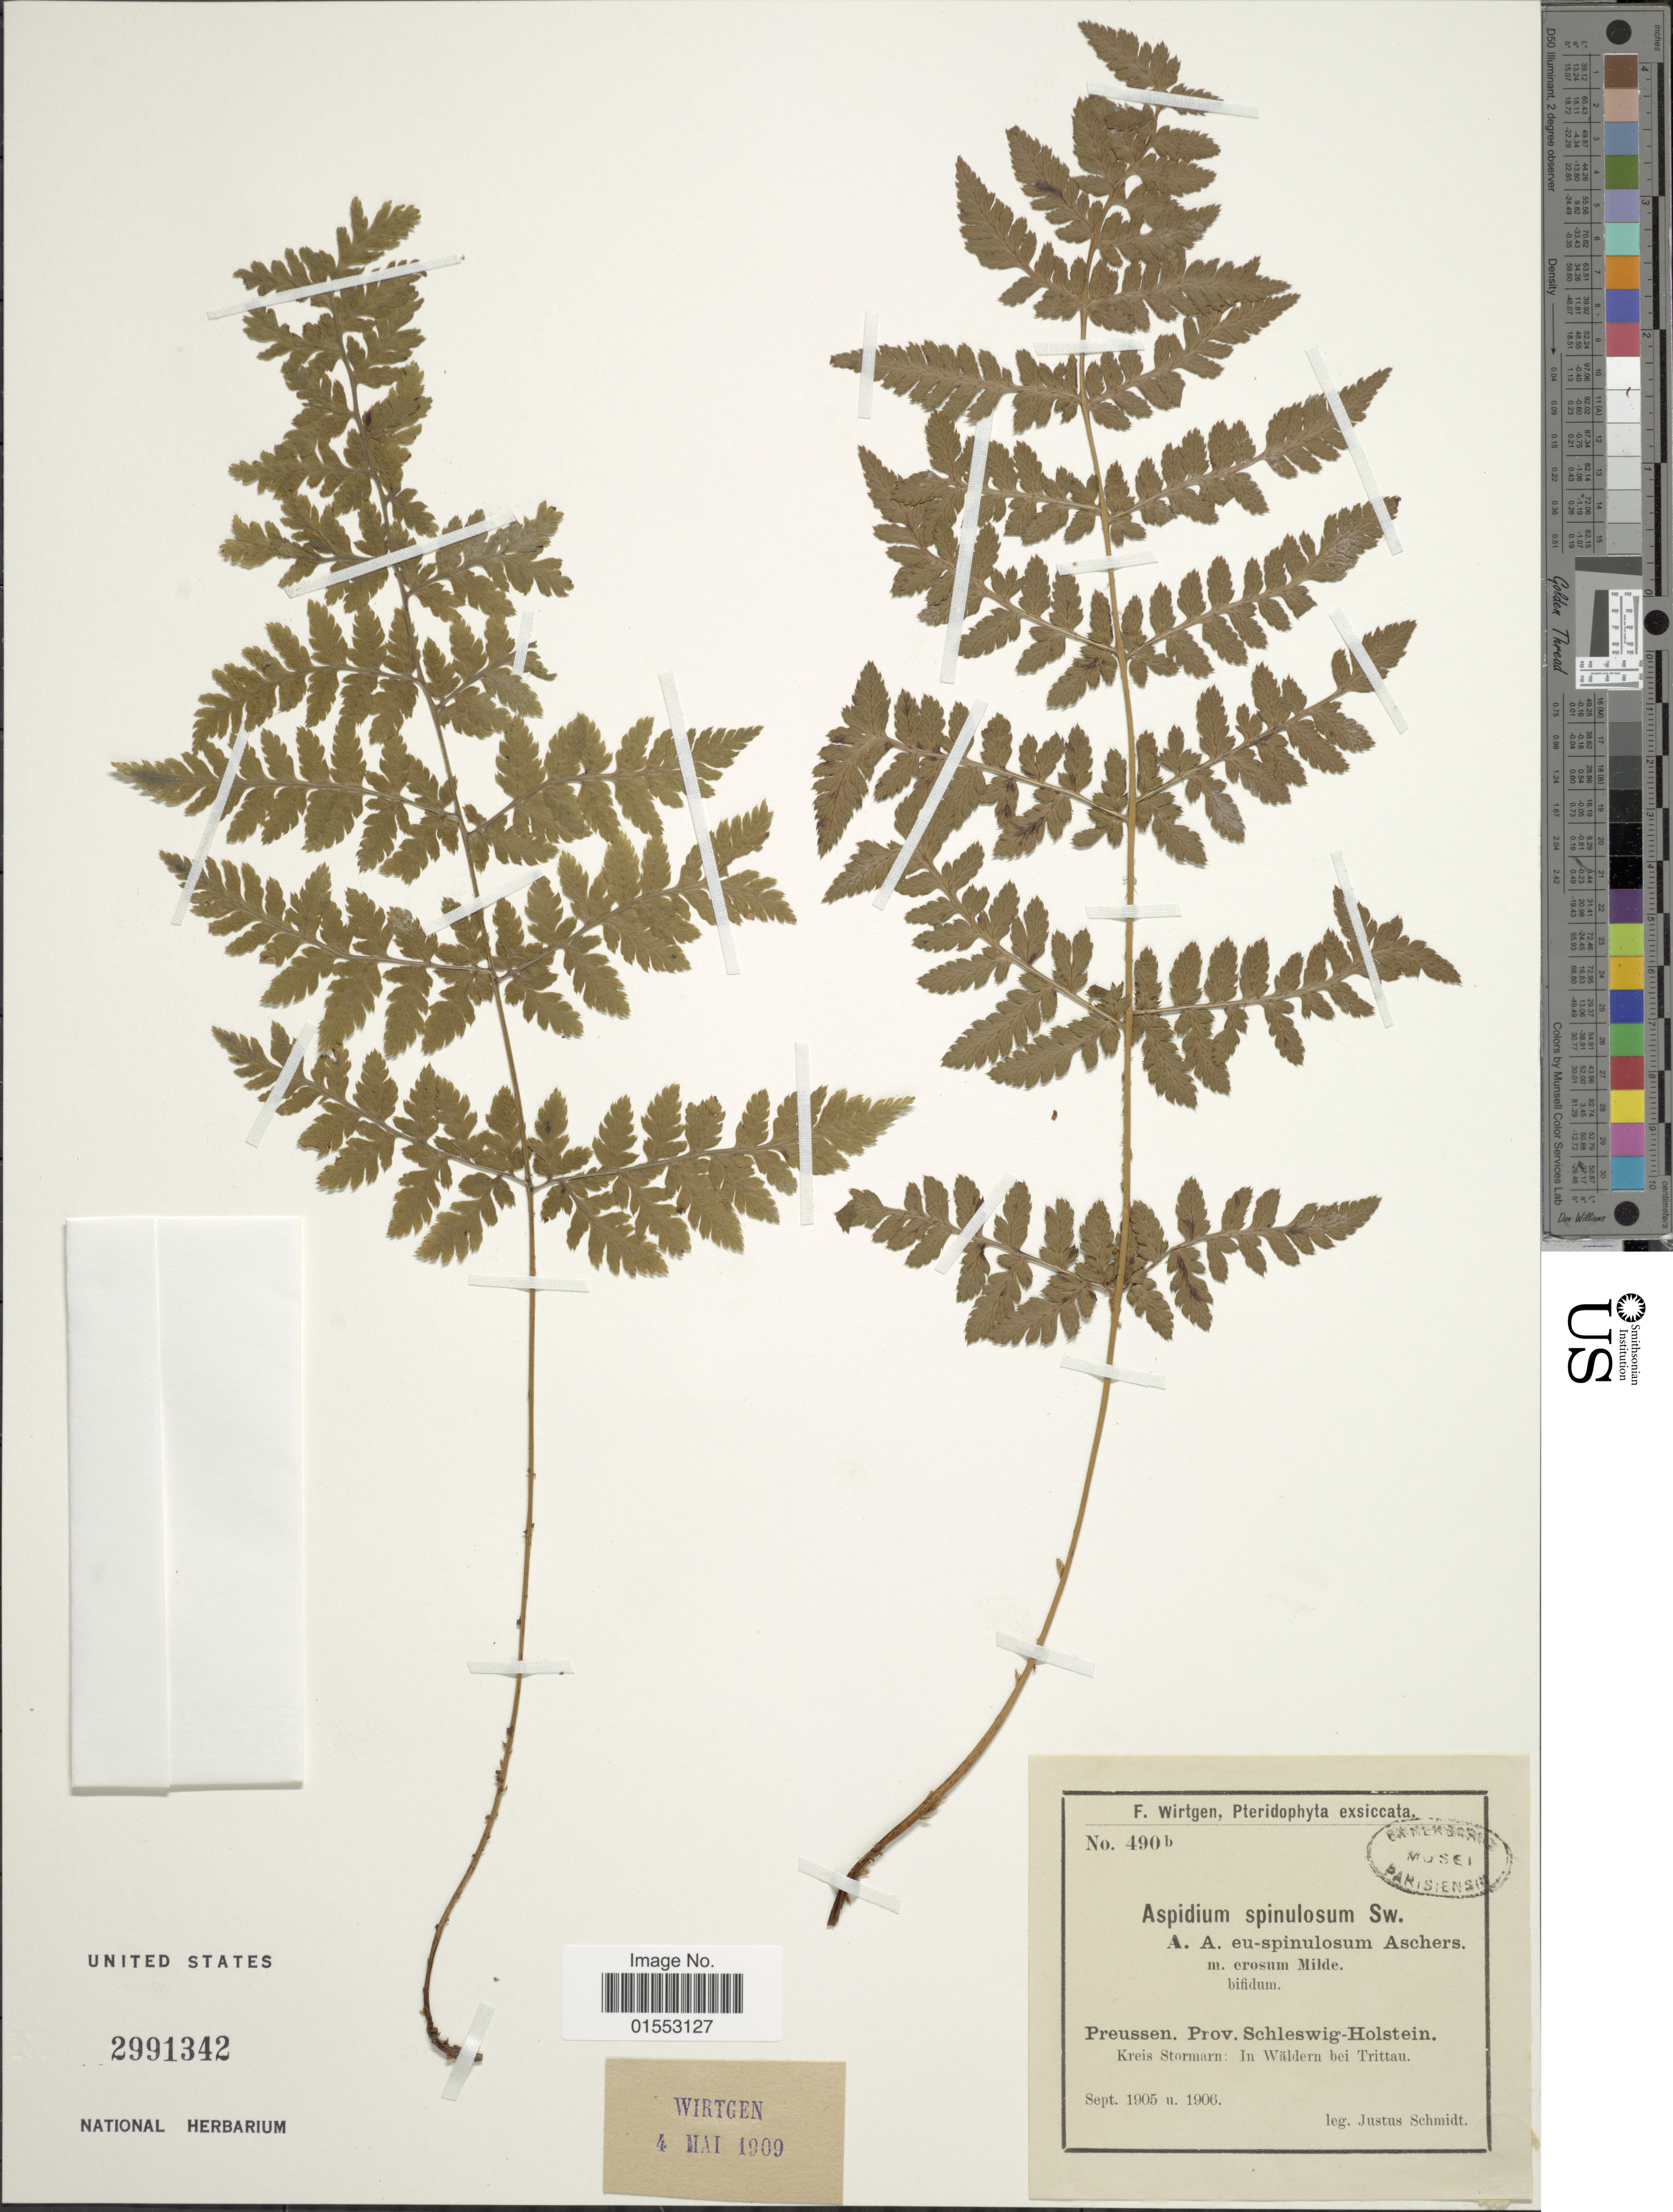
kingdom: Plantae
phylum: Tracheophyta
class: Polypodiopsida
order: Polypodiales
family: Dryopteridaceae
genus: Dryopteris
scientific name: Dryopteris carthusiana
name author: (Villars) H.P. Fuchs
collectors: J. Schmidt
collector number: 490b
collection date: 1905-09/1906-09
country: Germany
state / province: Schleswig-Holstein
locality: Preussen. Kreis Stormarn: In Waldern bei Trittau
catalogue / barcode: US 2991342